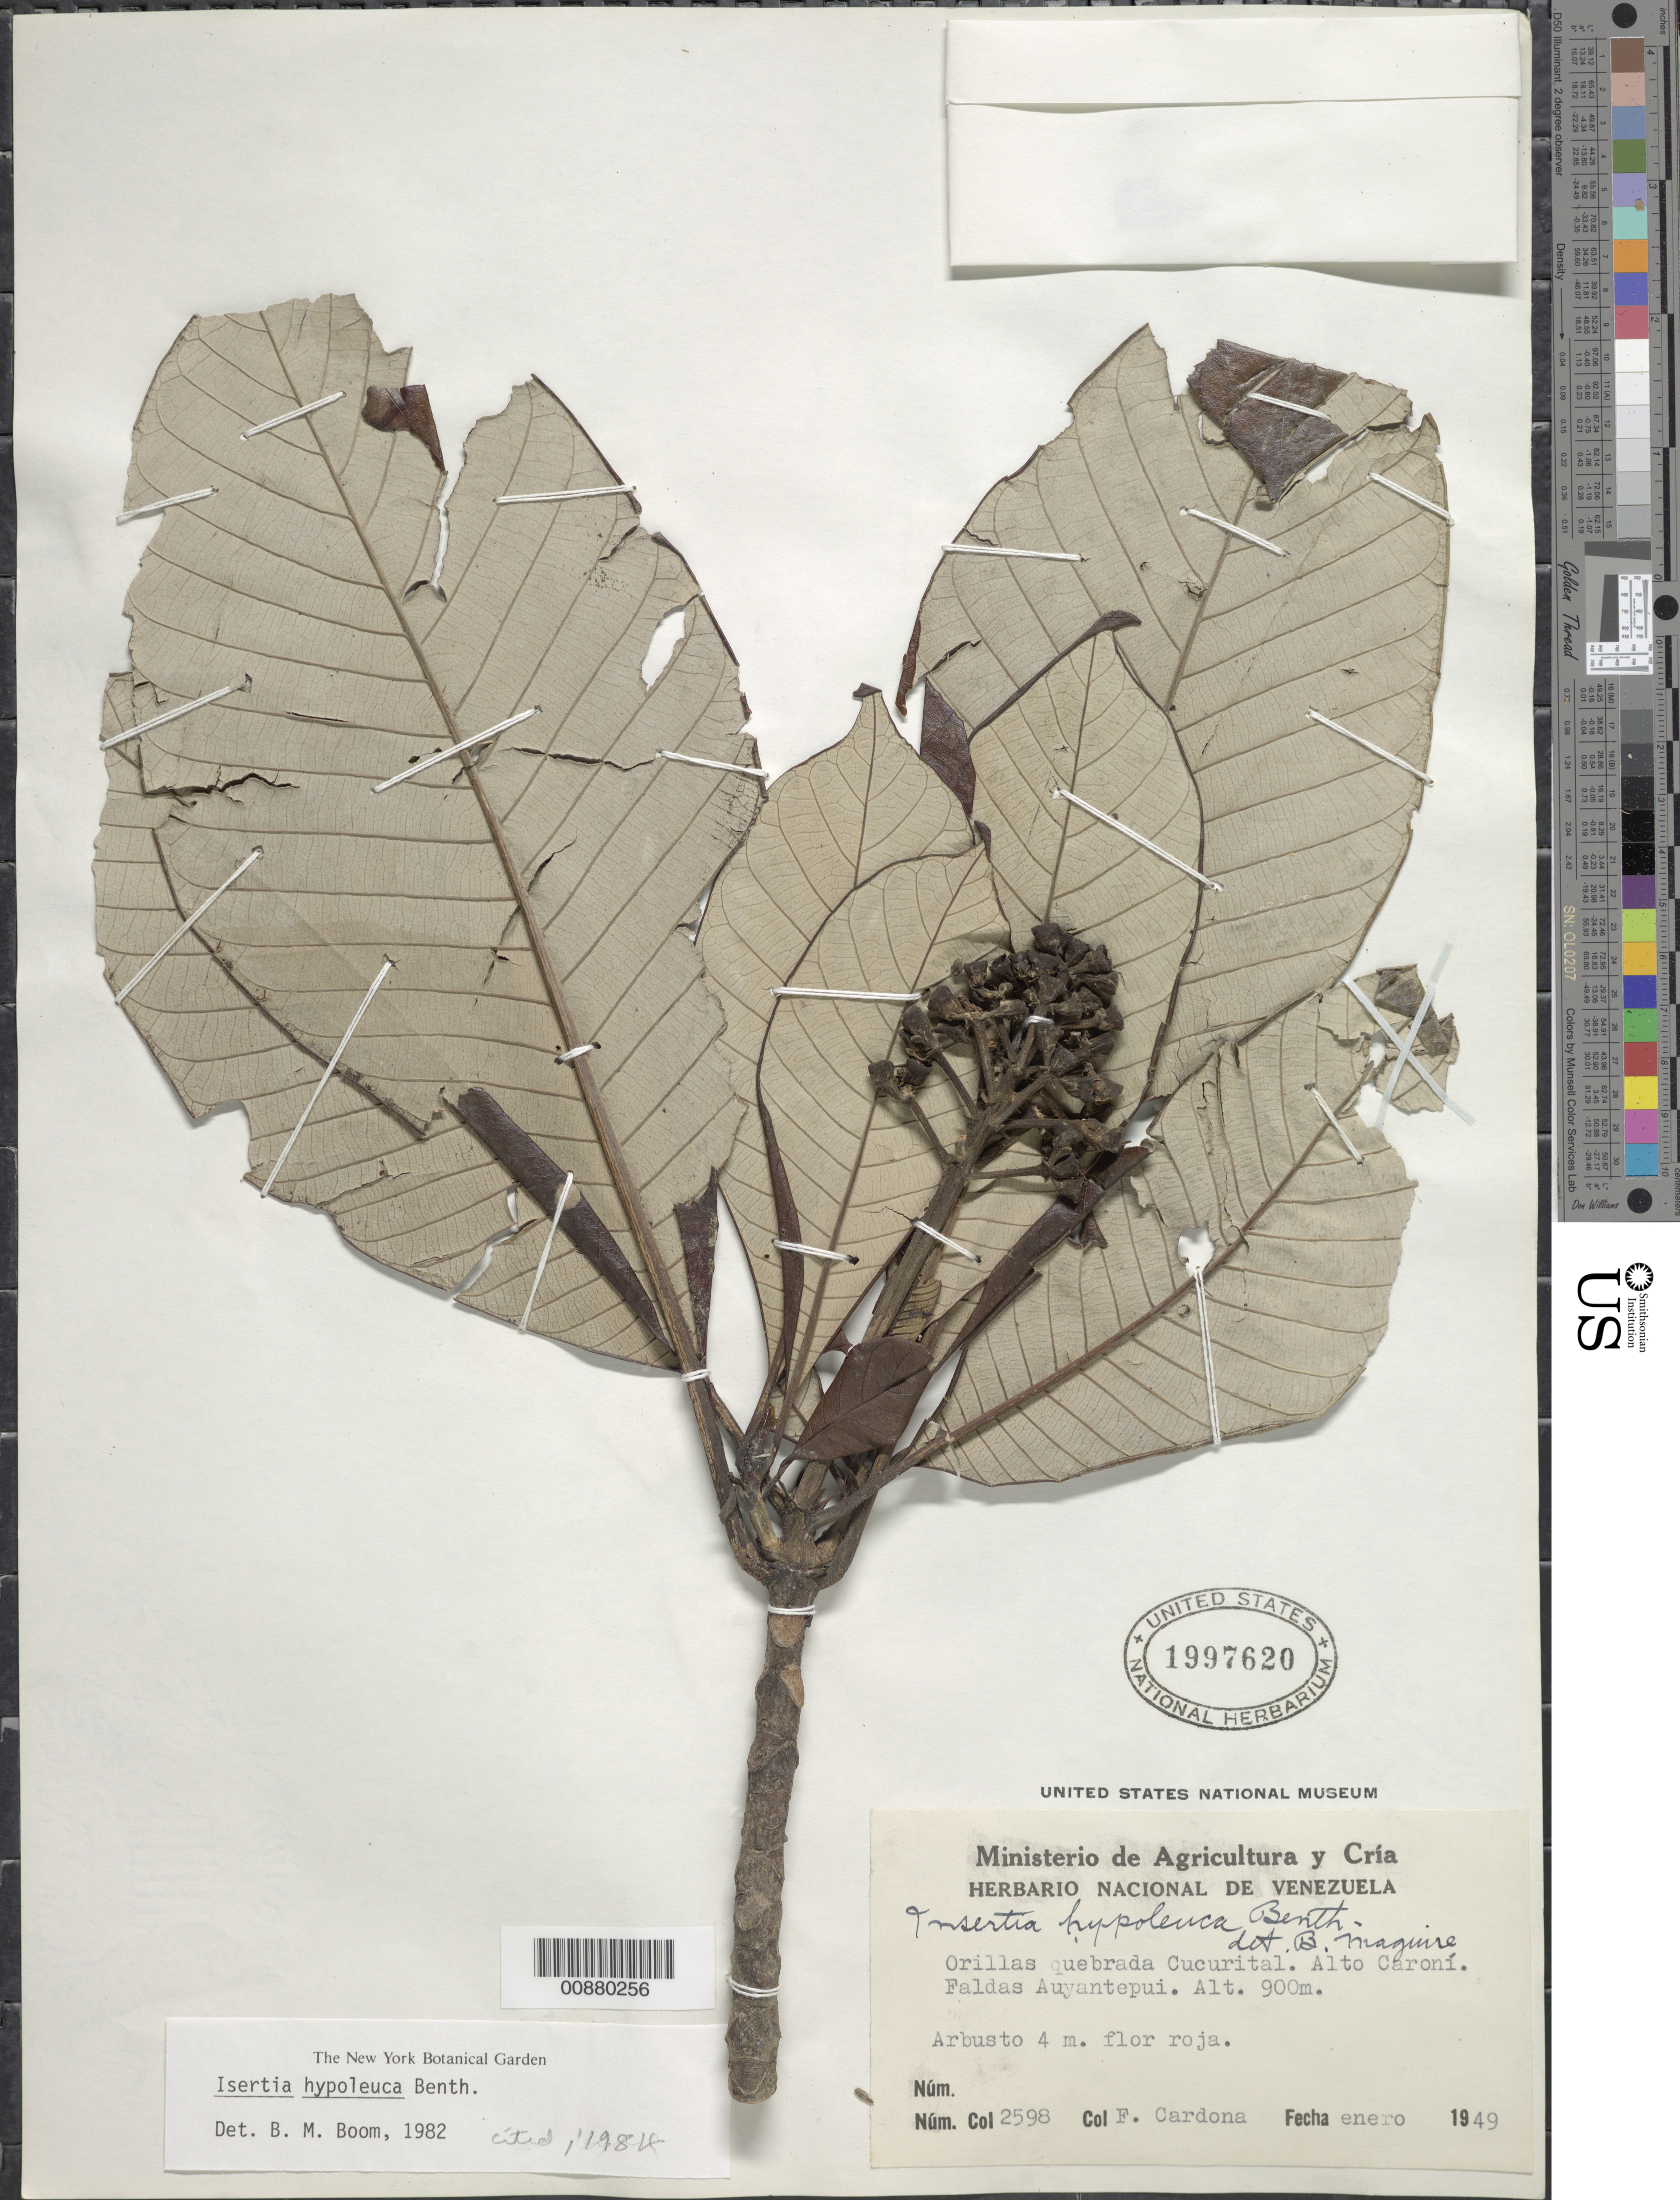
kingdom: Plantae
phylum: Tracheophyta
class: Magnoliopsida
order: Gentianales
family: Rubiaceae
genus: Isertia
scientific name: Isertia hypoleuca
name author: Benth.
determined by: Boom, B. M.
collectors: F. Cardona Puig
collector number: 2598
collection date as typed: Jan-49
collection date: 1949-01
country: Venezuela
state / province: Bolívar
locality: Río Cucuital, Alto Río Caroní, Faldas Auyantepuí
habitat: Orillas quebrada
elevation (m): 900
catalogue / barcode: US 1997620